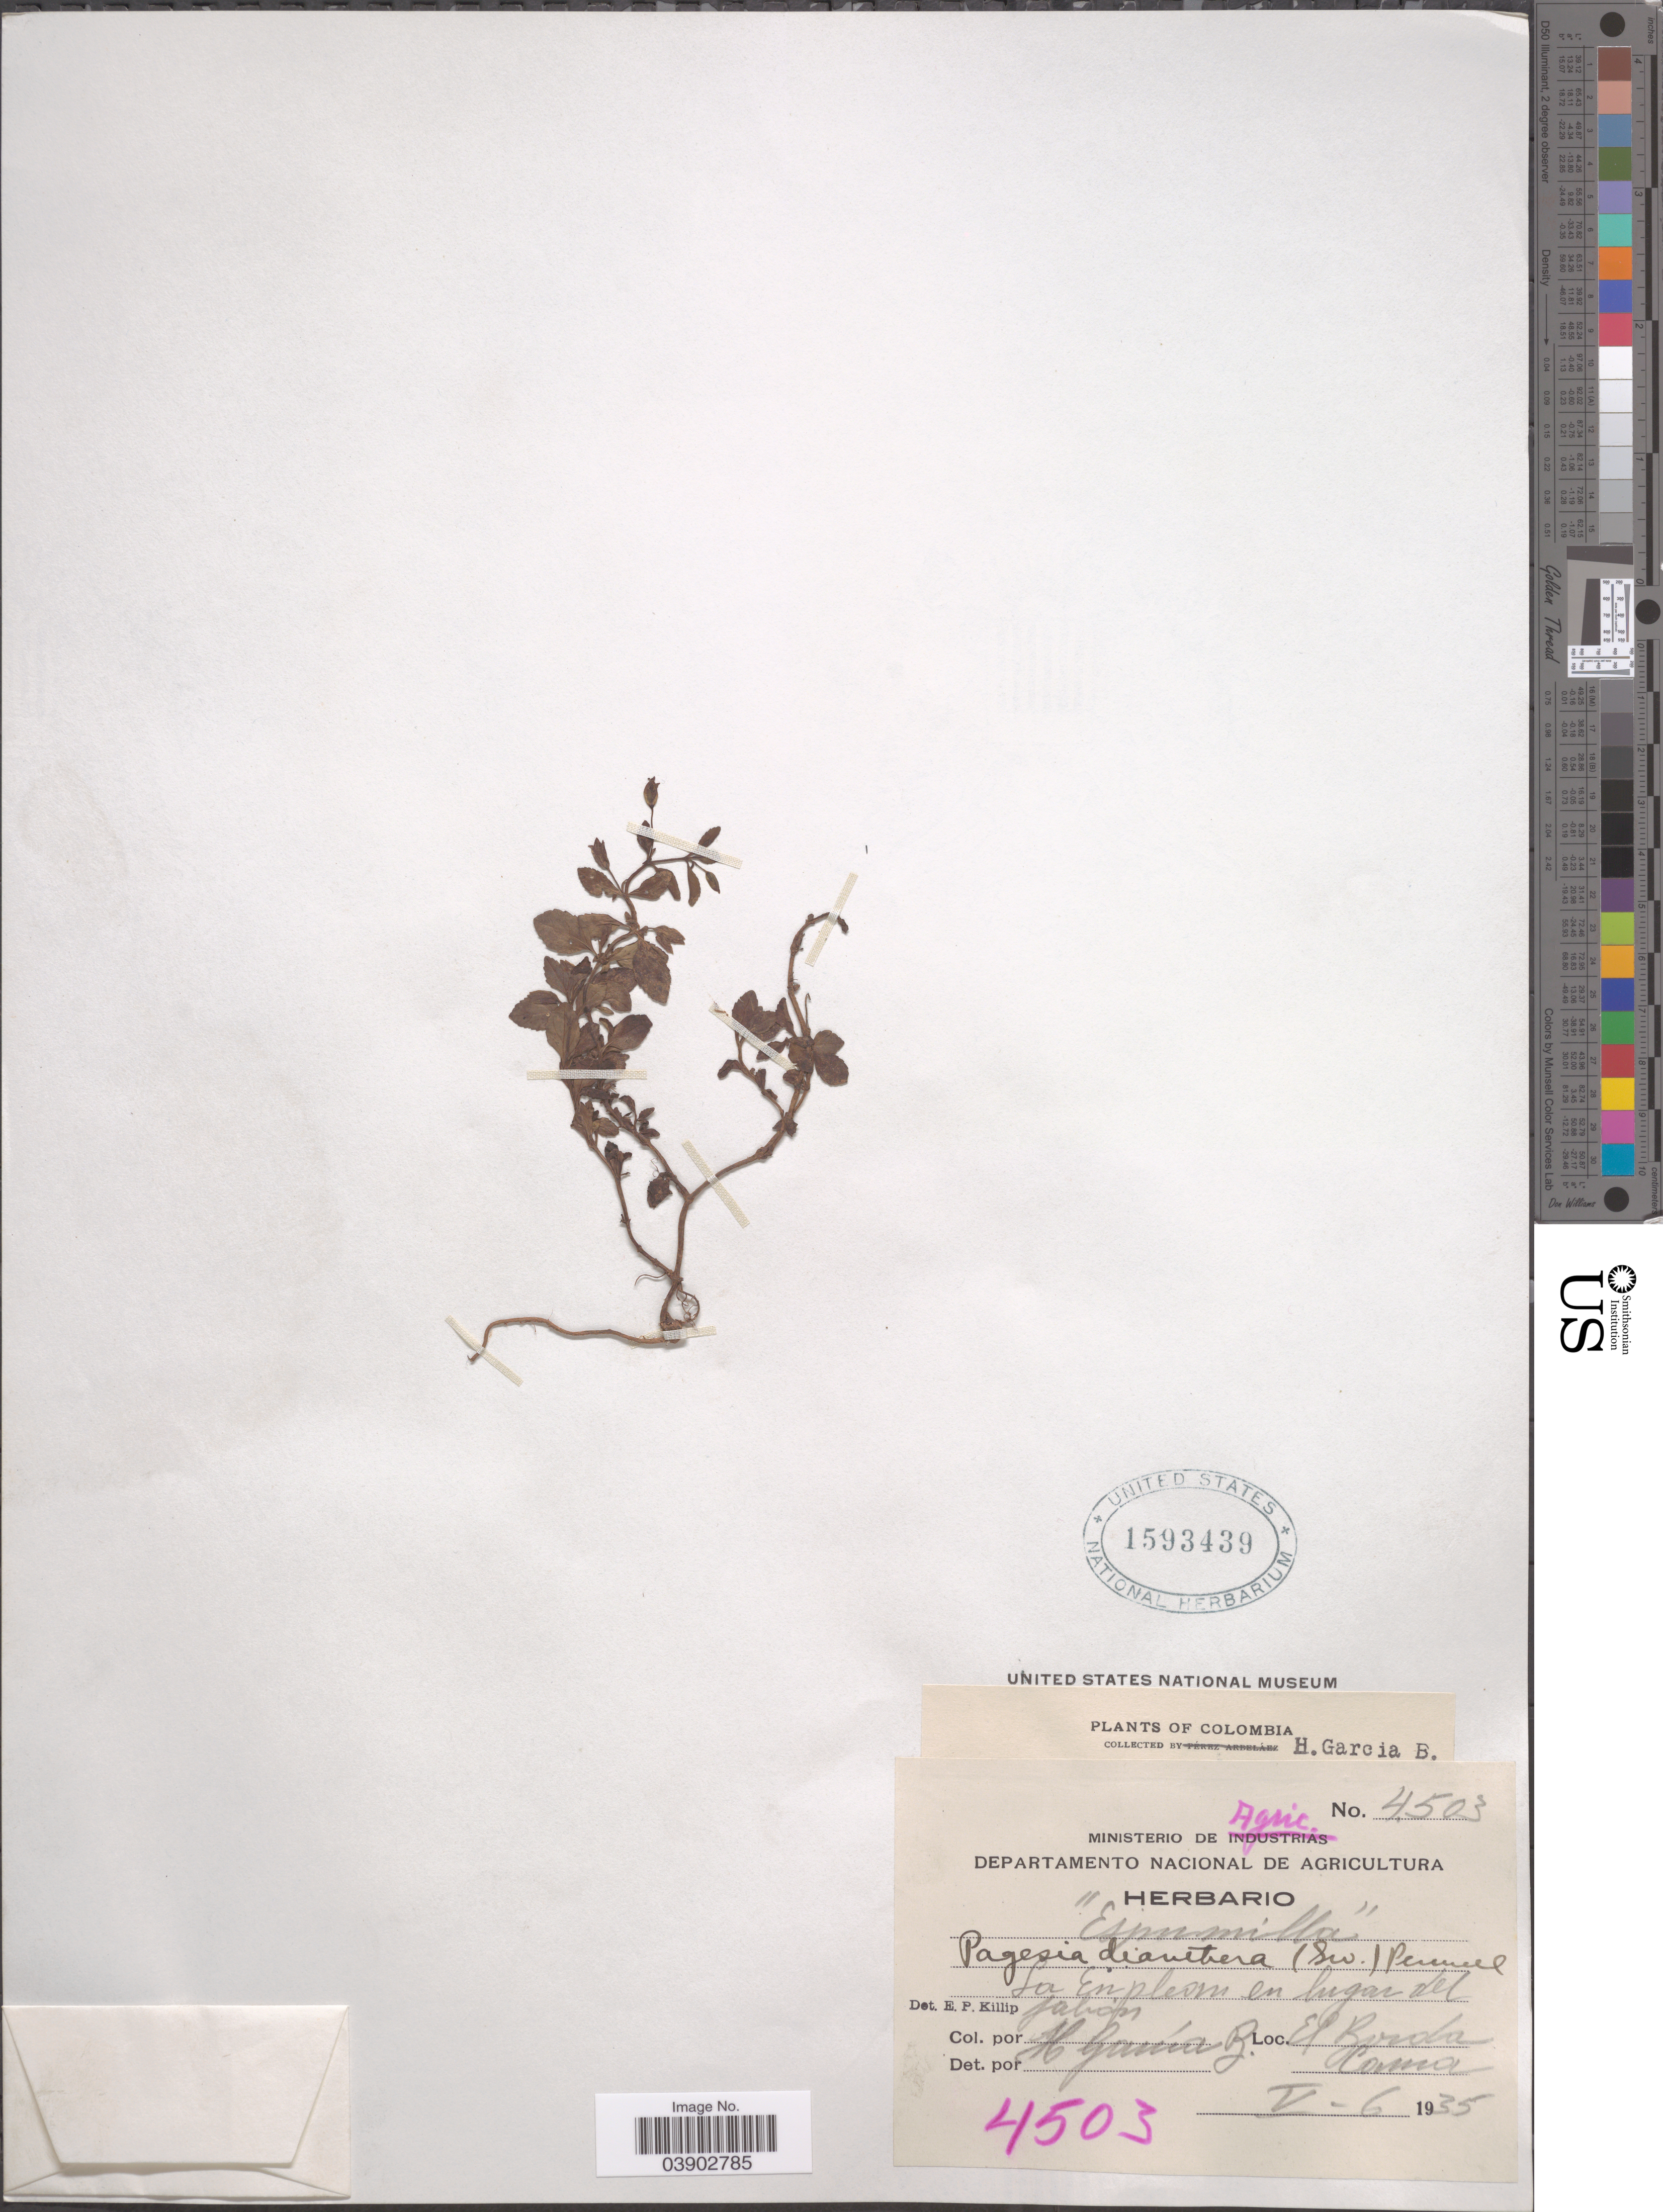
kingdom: Plantae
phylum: Tracheophyta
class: Magnoliopsida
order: Lamiales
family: Plantaginaceae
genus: Mecardonia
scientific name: Mecardonia procumbens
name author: (Mill.) Small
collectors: H. García B.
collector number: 4503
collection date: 1935-05-06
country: Colombia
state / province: Cauca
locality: El Bordo. Cauca.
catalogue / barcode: US 1593439